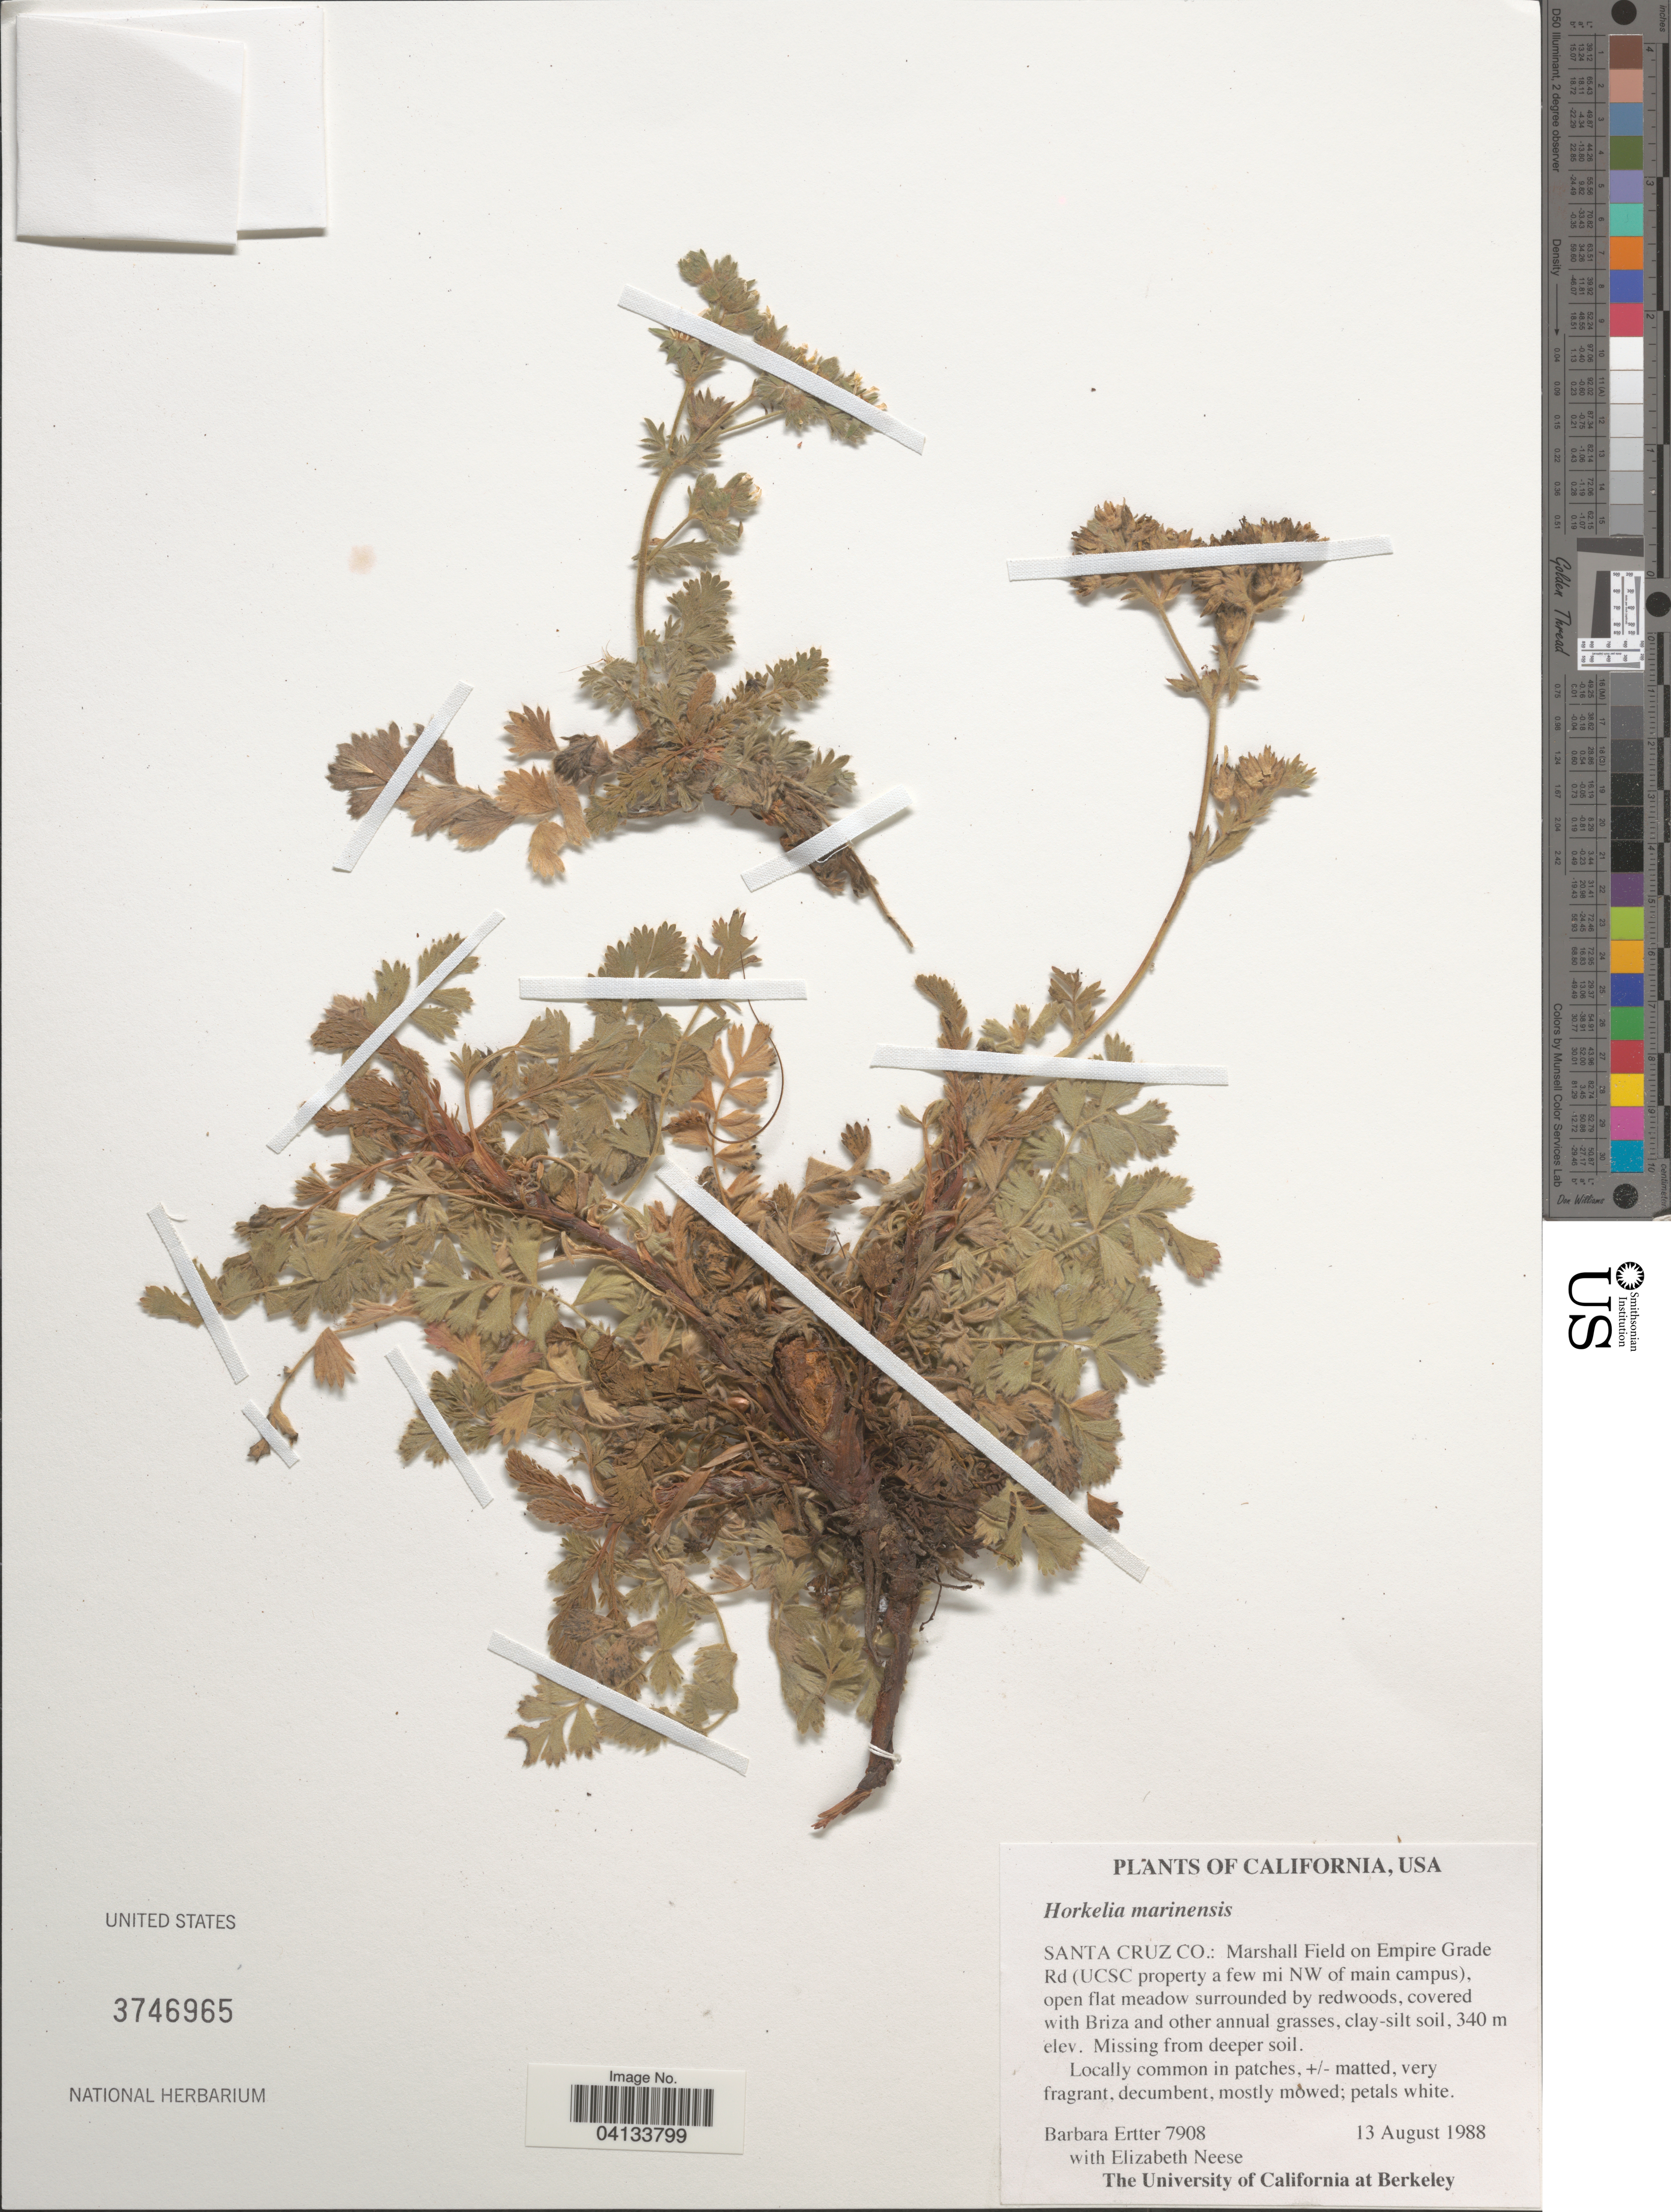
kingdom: Plantae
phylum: Tracheophyta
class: Magnoliopsida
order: Rosales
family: Rosaceae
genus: Potentilla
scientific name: Potentilla marinensis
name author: (Elmer) J.T. Howell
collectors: B. Ertter & E. C Neese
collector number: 7908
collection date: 1988-08-13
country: United States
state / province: California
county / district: Santa Cruz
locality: Santa Cruz Co.: Marshall Field on Empire Grade Rd (UCSC property a few mi NW of main campus).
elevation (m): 340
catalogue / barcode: US 3746965